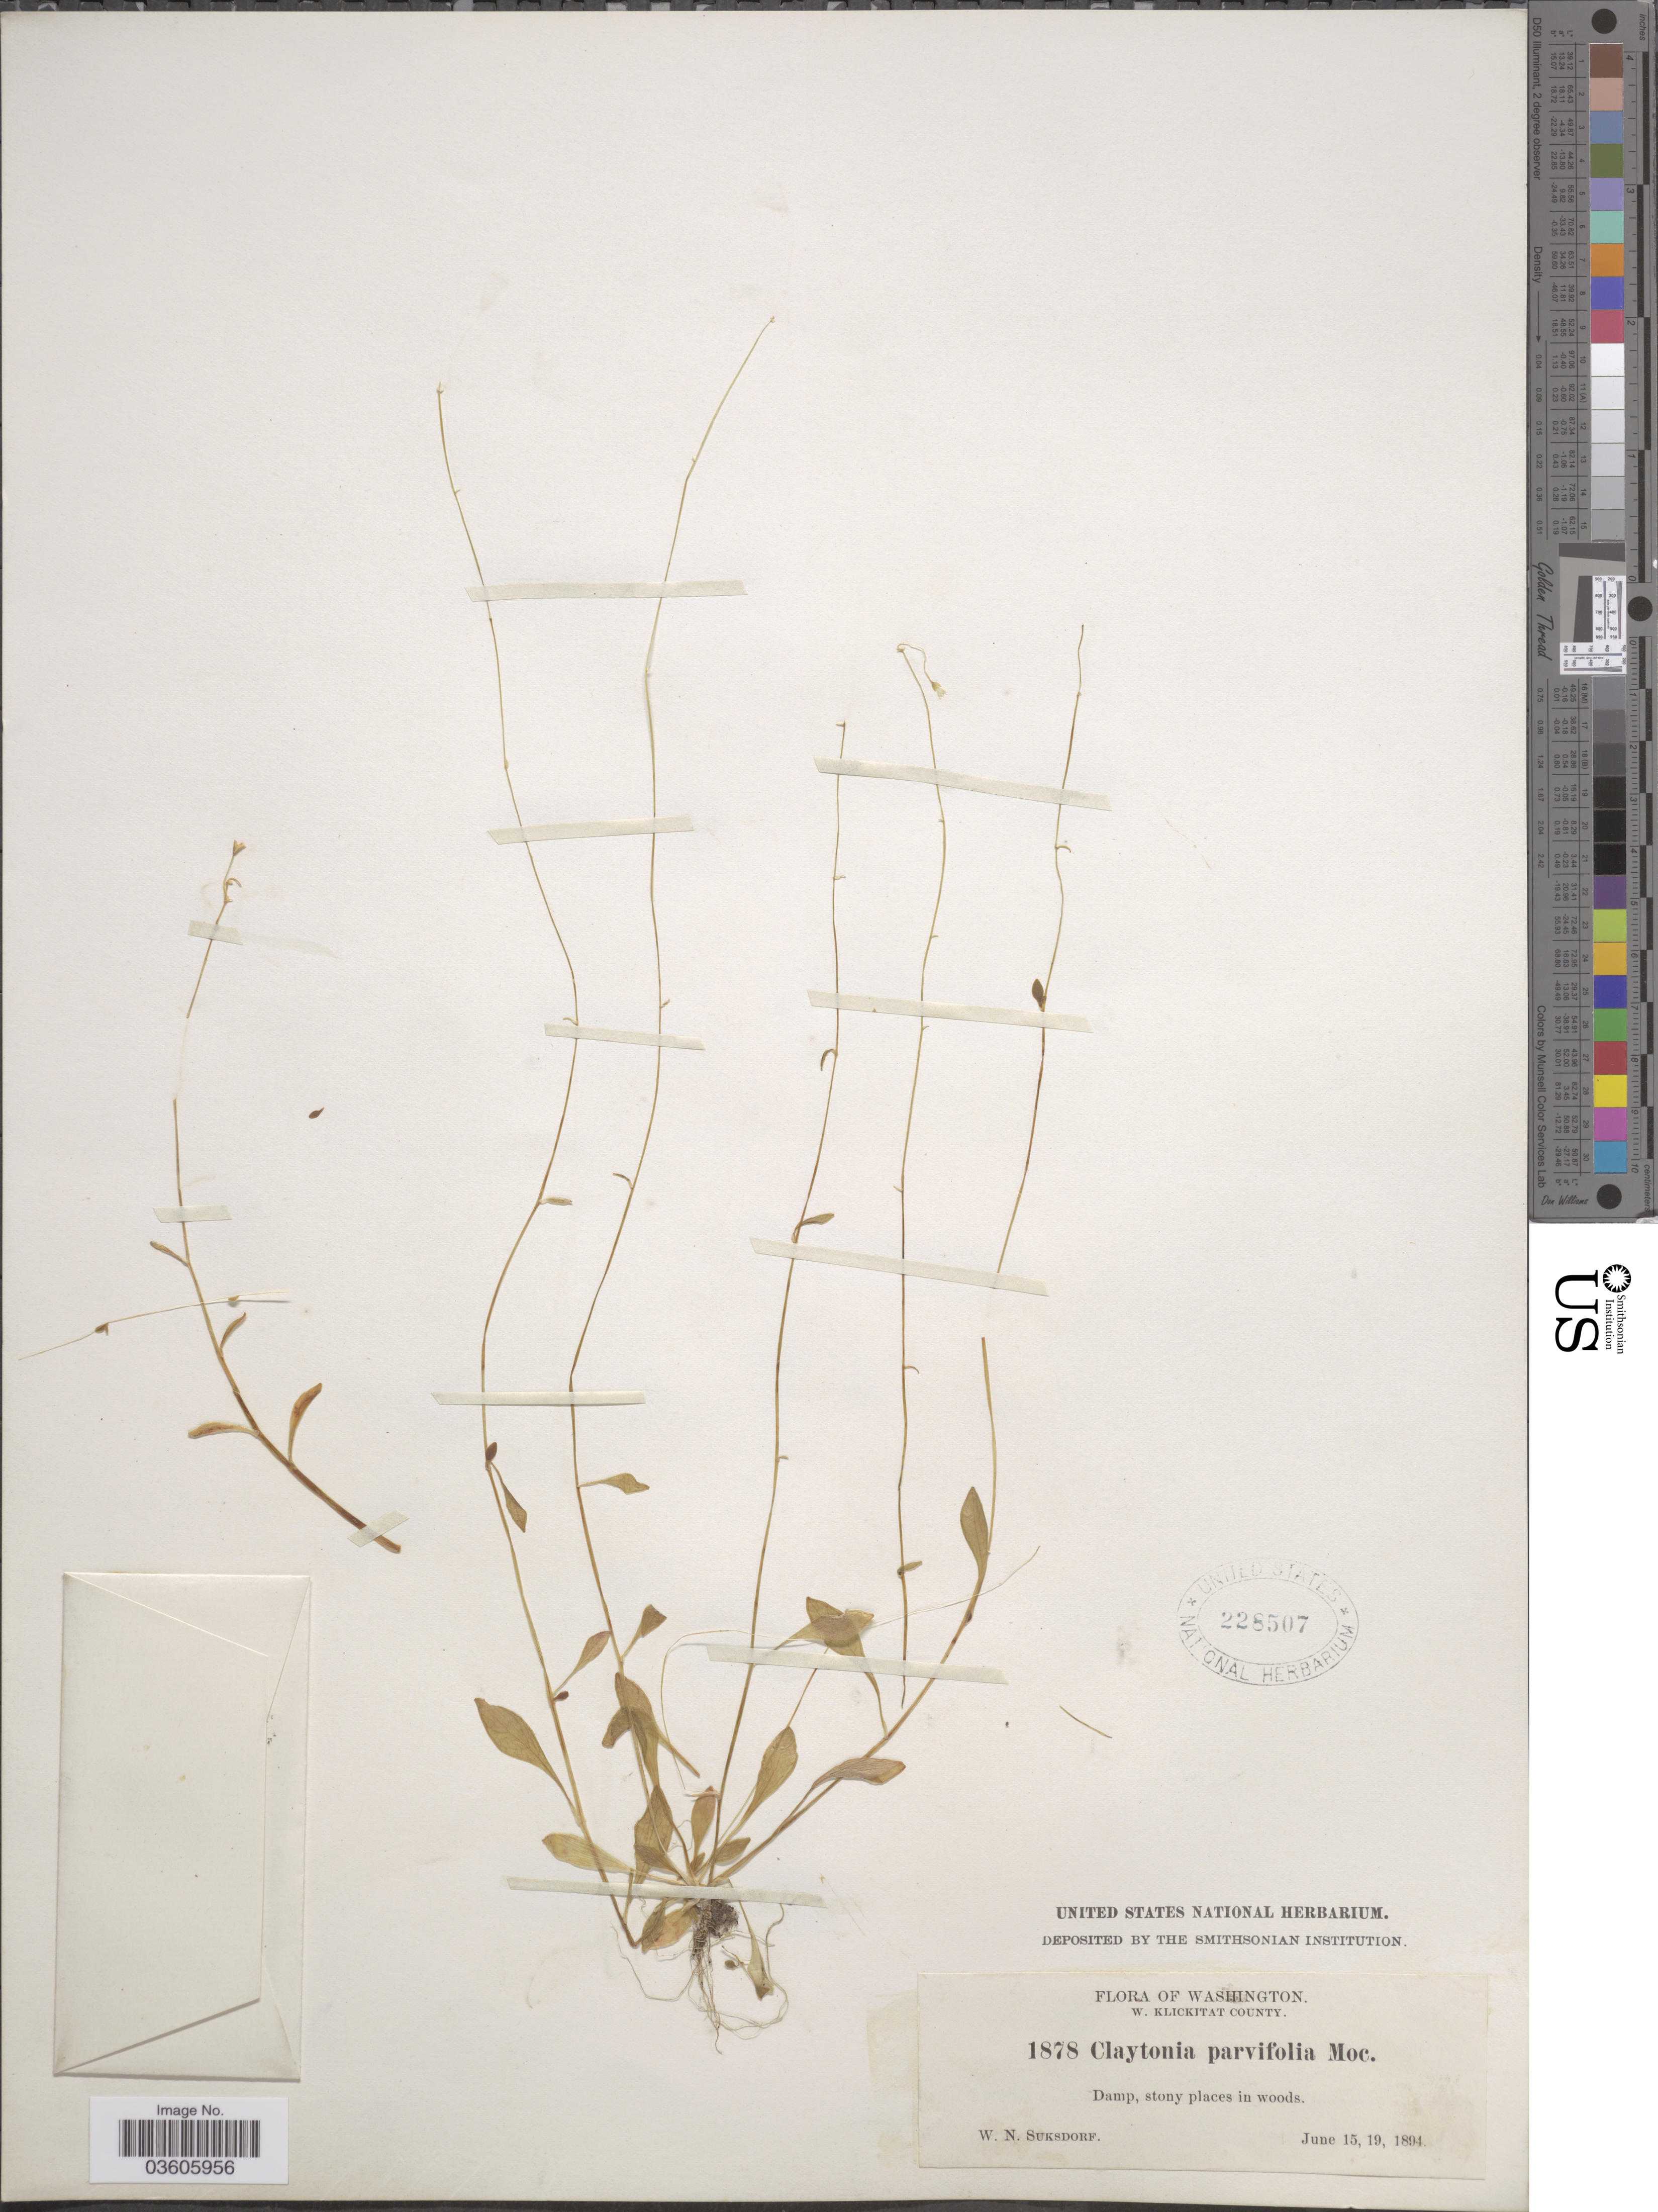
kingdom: Plantae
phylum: Tracheophyta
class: Magnoliopsida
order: Caryophyllales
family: Montiaceae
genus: Montia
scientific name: Montia parvifolia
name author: (Moc. ex DC.) Greene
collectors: W. N. Suksdorf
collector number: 1878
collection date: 1894-06-15/1894-06-19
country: United States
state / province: Washington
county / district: Klickitat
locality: W. Klickitat County.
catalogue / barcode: US 228507